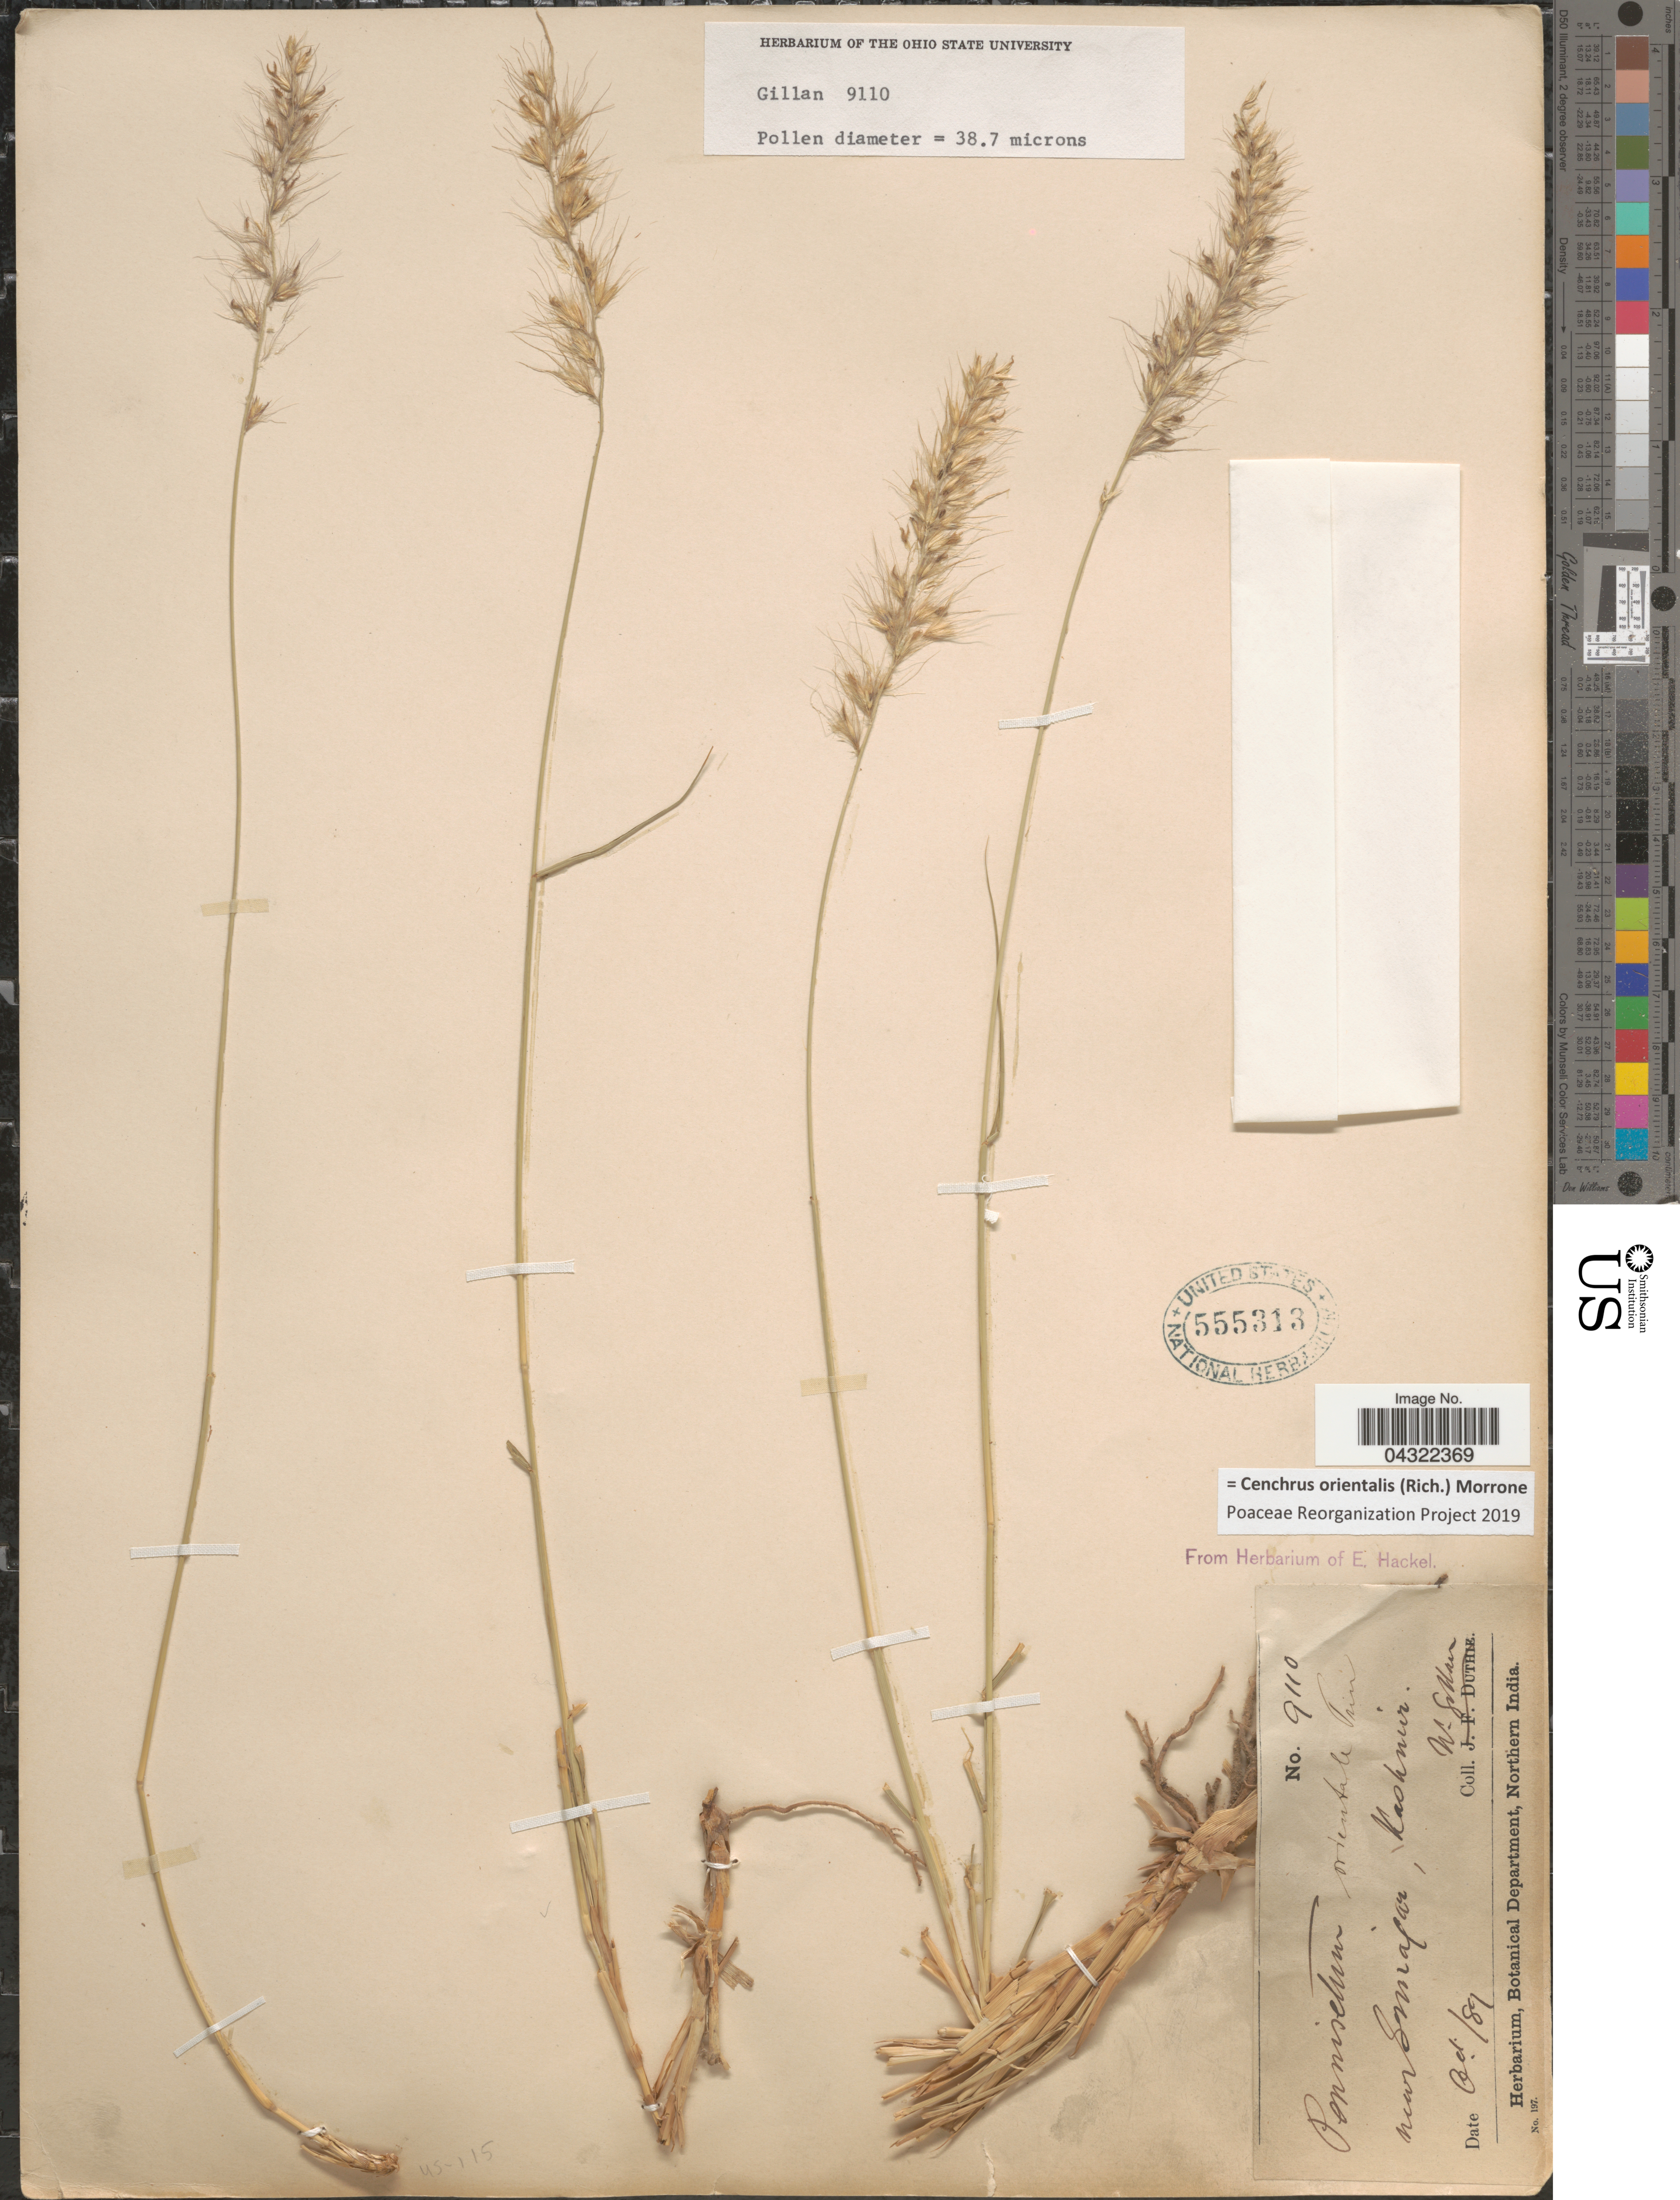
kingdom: Plantae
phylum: Tracheophyta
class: Liliopsida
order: Poales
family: Poaceae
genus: Cenchrus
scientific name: Cenchrus orientalis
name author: (Rich.) Morrone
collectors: W. Gollan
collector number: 9110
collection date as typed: Transcribed d/m/y: /10/89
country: India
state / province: Jammu and Kashmir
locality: Near Srinagar, Kashmir.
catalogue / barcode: US 555313